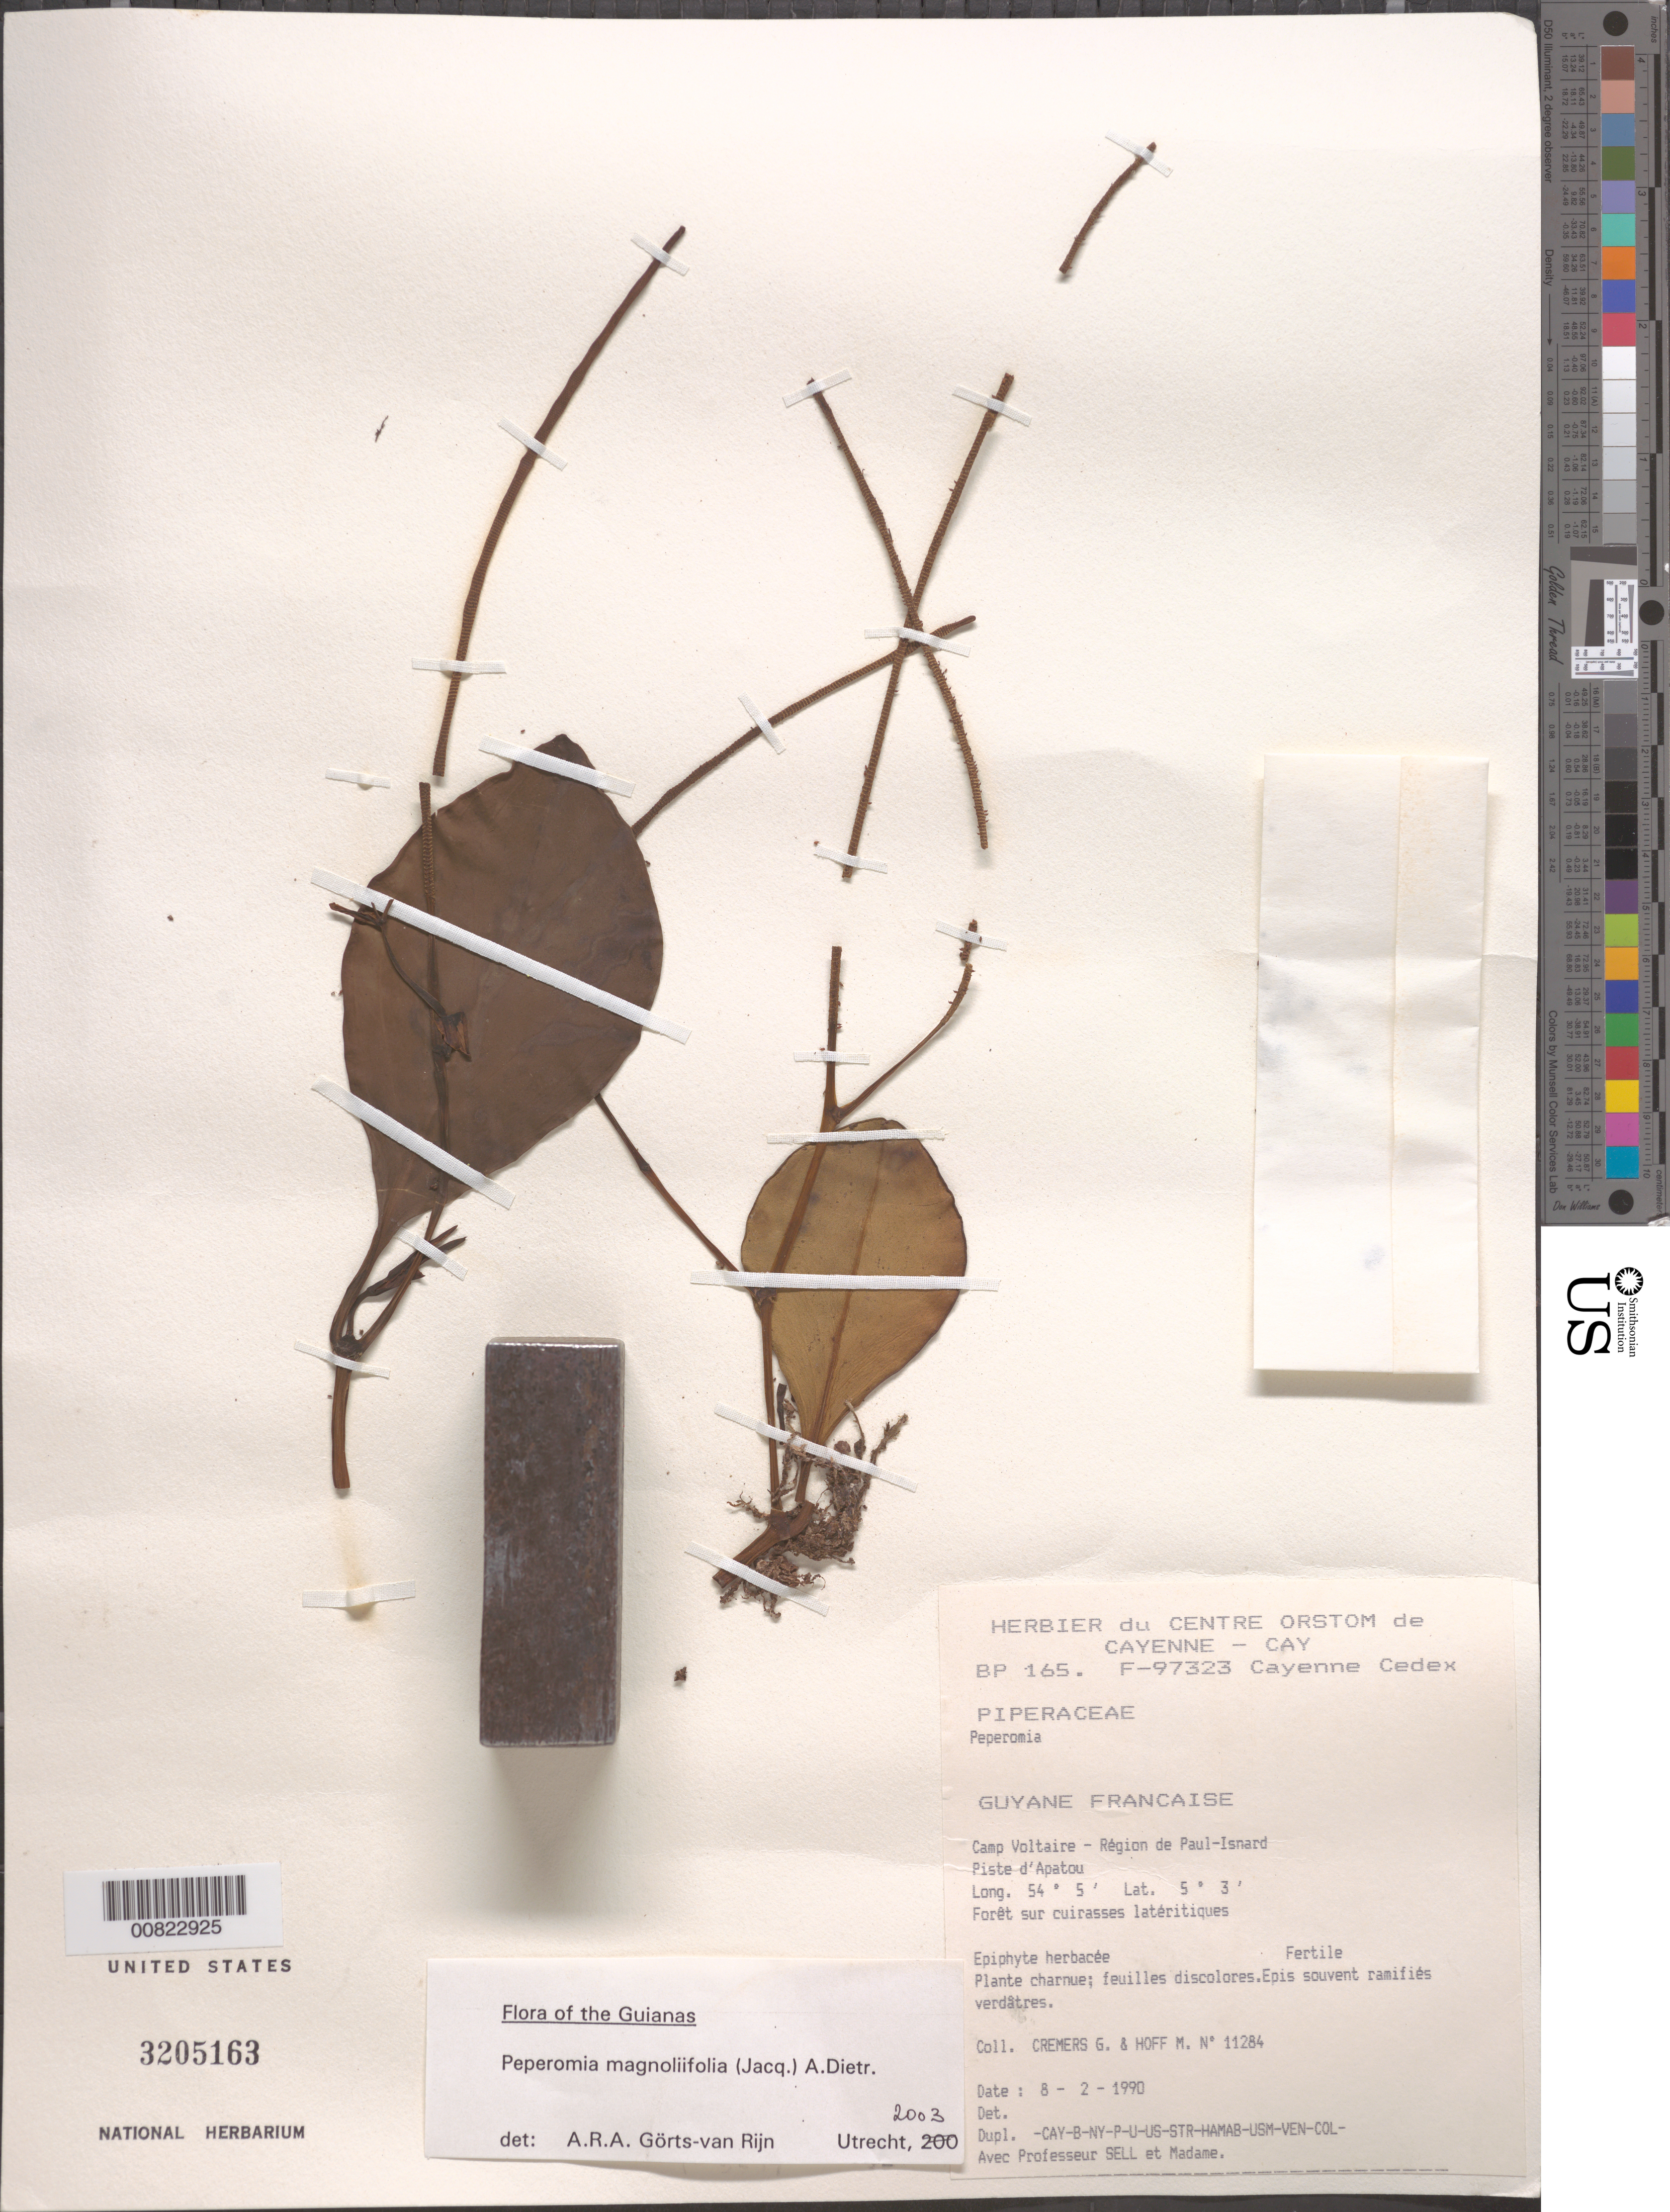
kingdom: Plantae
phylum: Tracheophyta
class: Magnoliopsida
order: Piperales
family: Piperaceae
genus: Peperomia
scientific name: Peperomia magnoliifolia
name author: (Jacq.) A. Dietr.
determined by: Görts-van Rijn, A. R. A.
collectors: G. Cremers & M. Hoff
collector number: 11284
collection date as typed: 8-Feb-90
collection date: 1990-02-08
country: French Guiana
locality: Camp Voltaire, région de Paul-Isnard, Piste d'Apatou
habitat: Forêt sur cuirasses latéritiques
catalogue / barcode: US 3205163